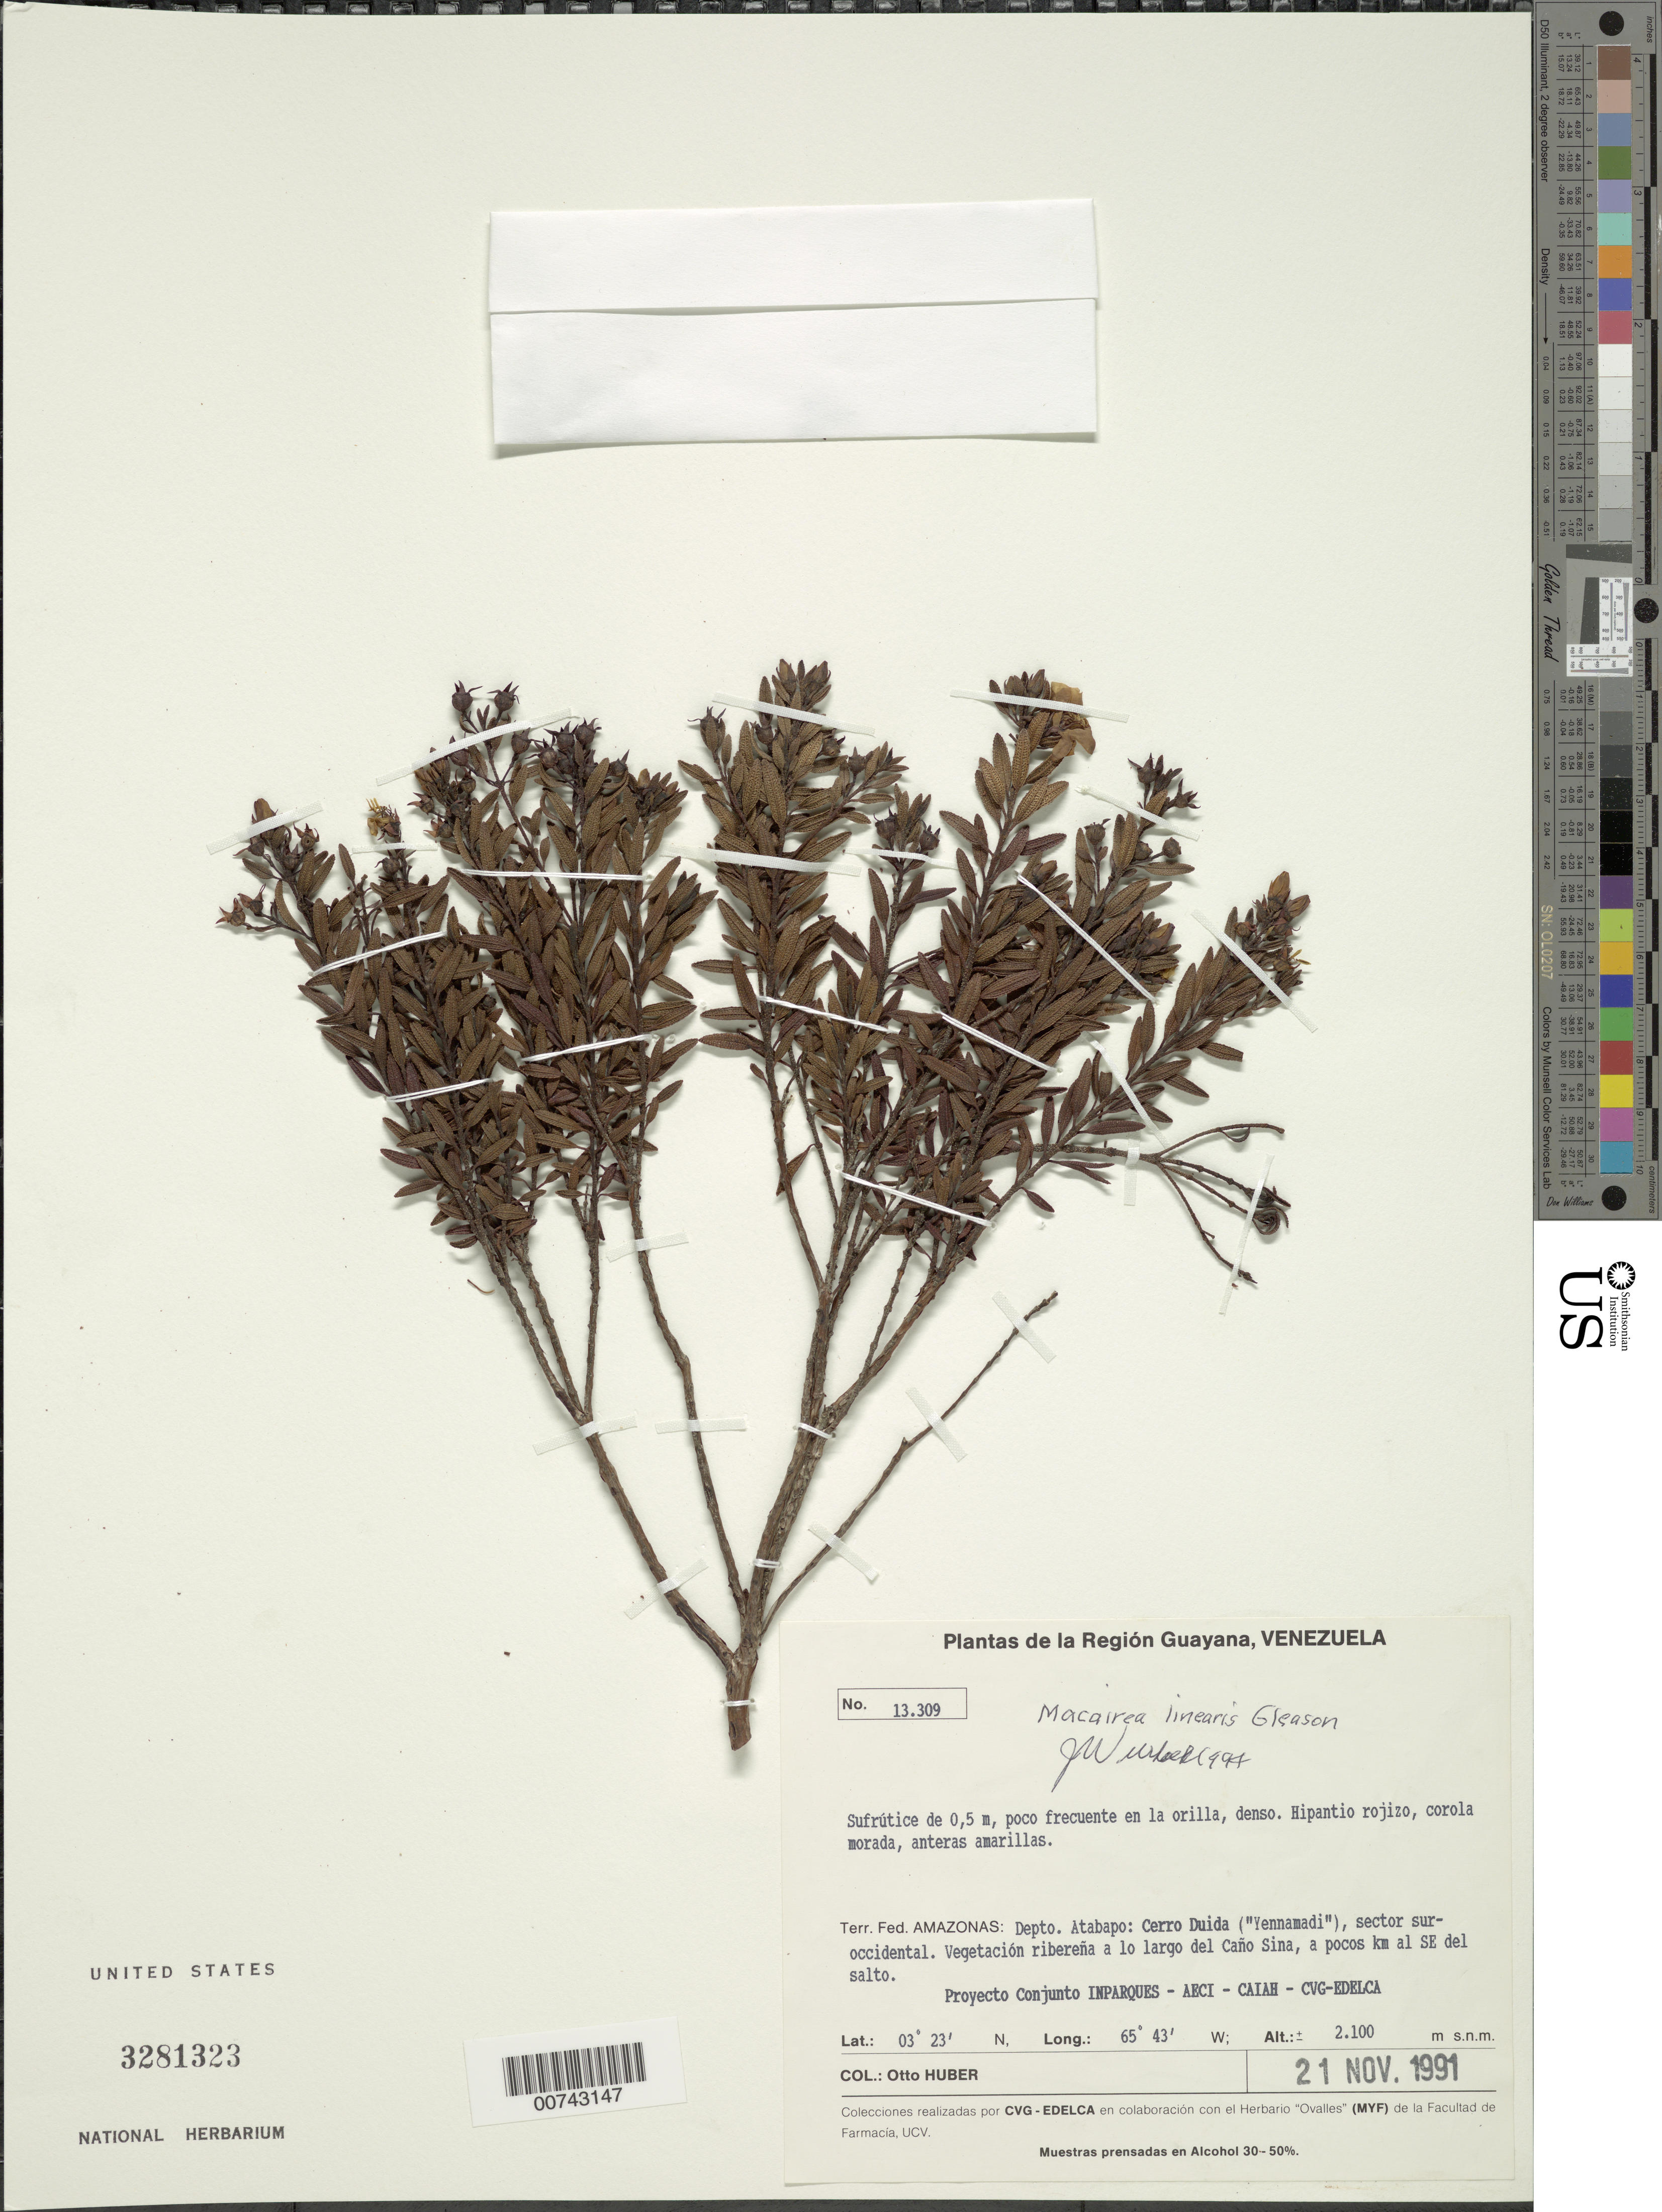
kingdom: Plantae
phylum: Tracheophyta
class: Magnoliopsida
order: Myrtales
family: Melastomataceae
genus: Macairea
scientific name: Macairea linearis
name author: Gleason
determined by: Wurdack, John J., (US), US (UNITED STATES)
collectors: O. Huber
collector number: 13309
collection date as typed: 21-Nov-91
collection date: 1991-11-21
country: Venezuela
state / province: Amazonas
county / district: Atabapo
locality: Cerro Duida, sector suroccidental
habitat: Orilla. Vegetación riberena a lo largo del Cano Sina, a poco km al SE del salto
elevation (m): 2100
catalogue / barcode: US 3281323